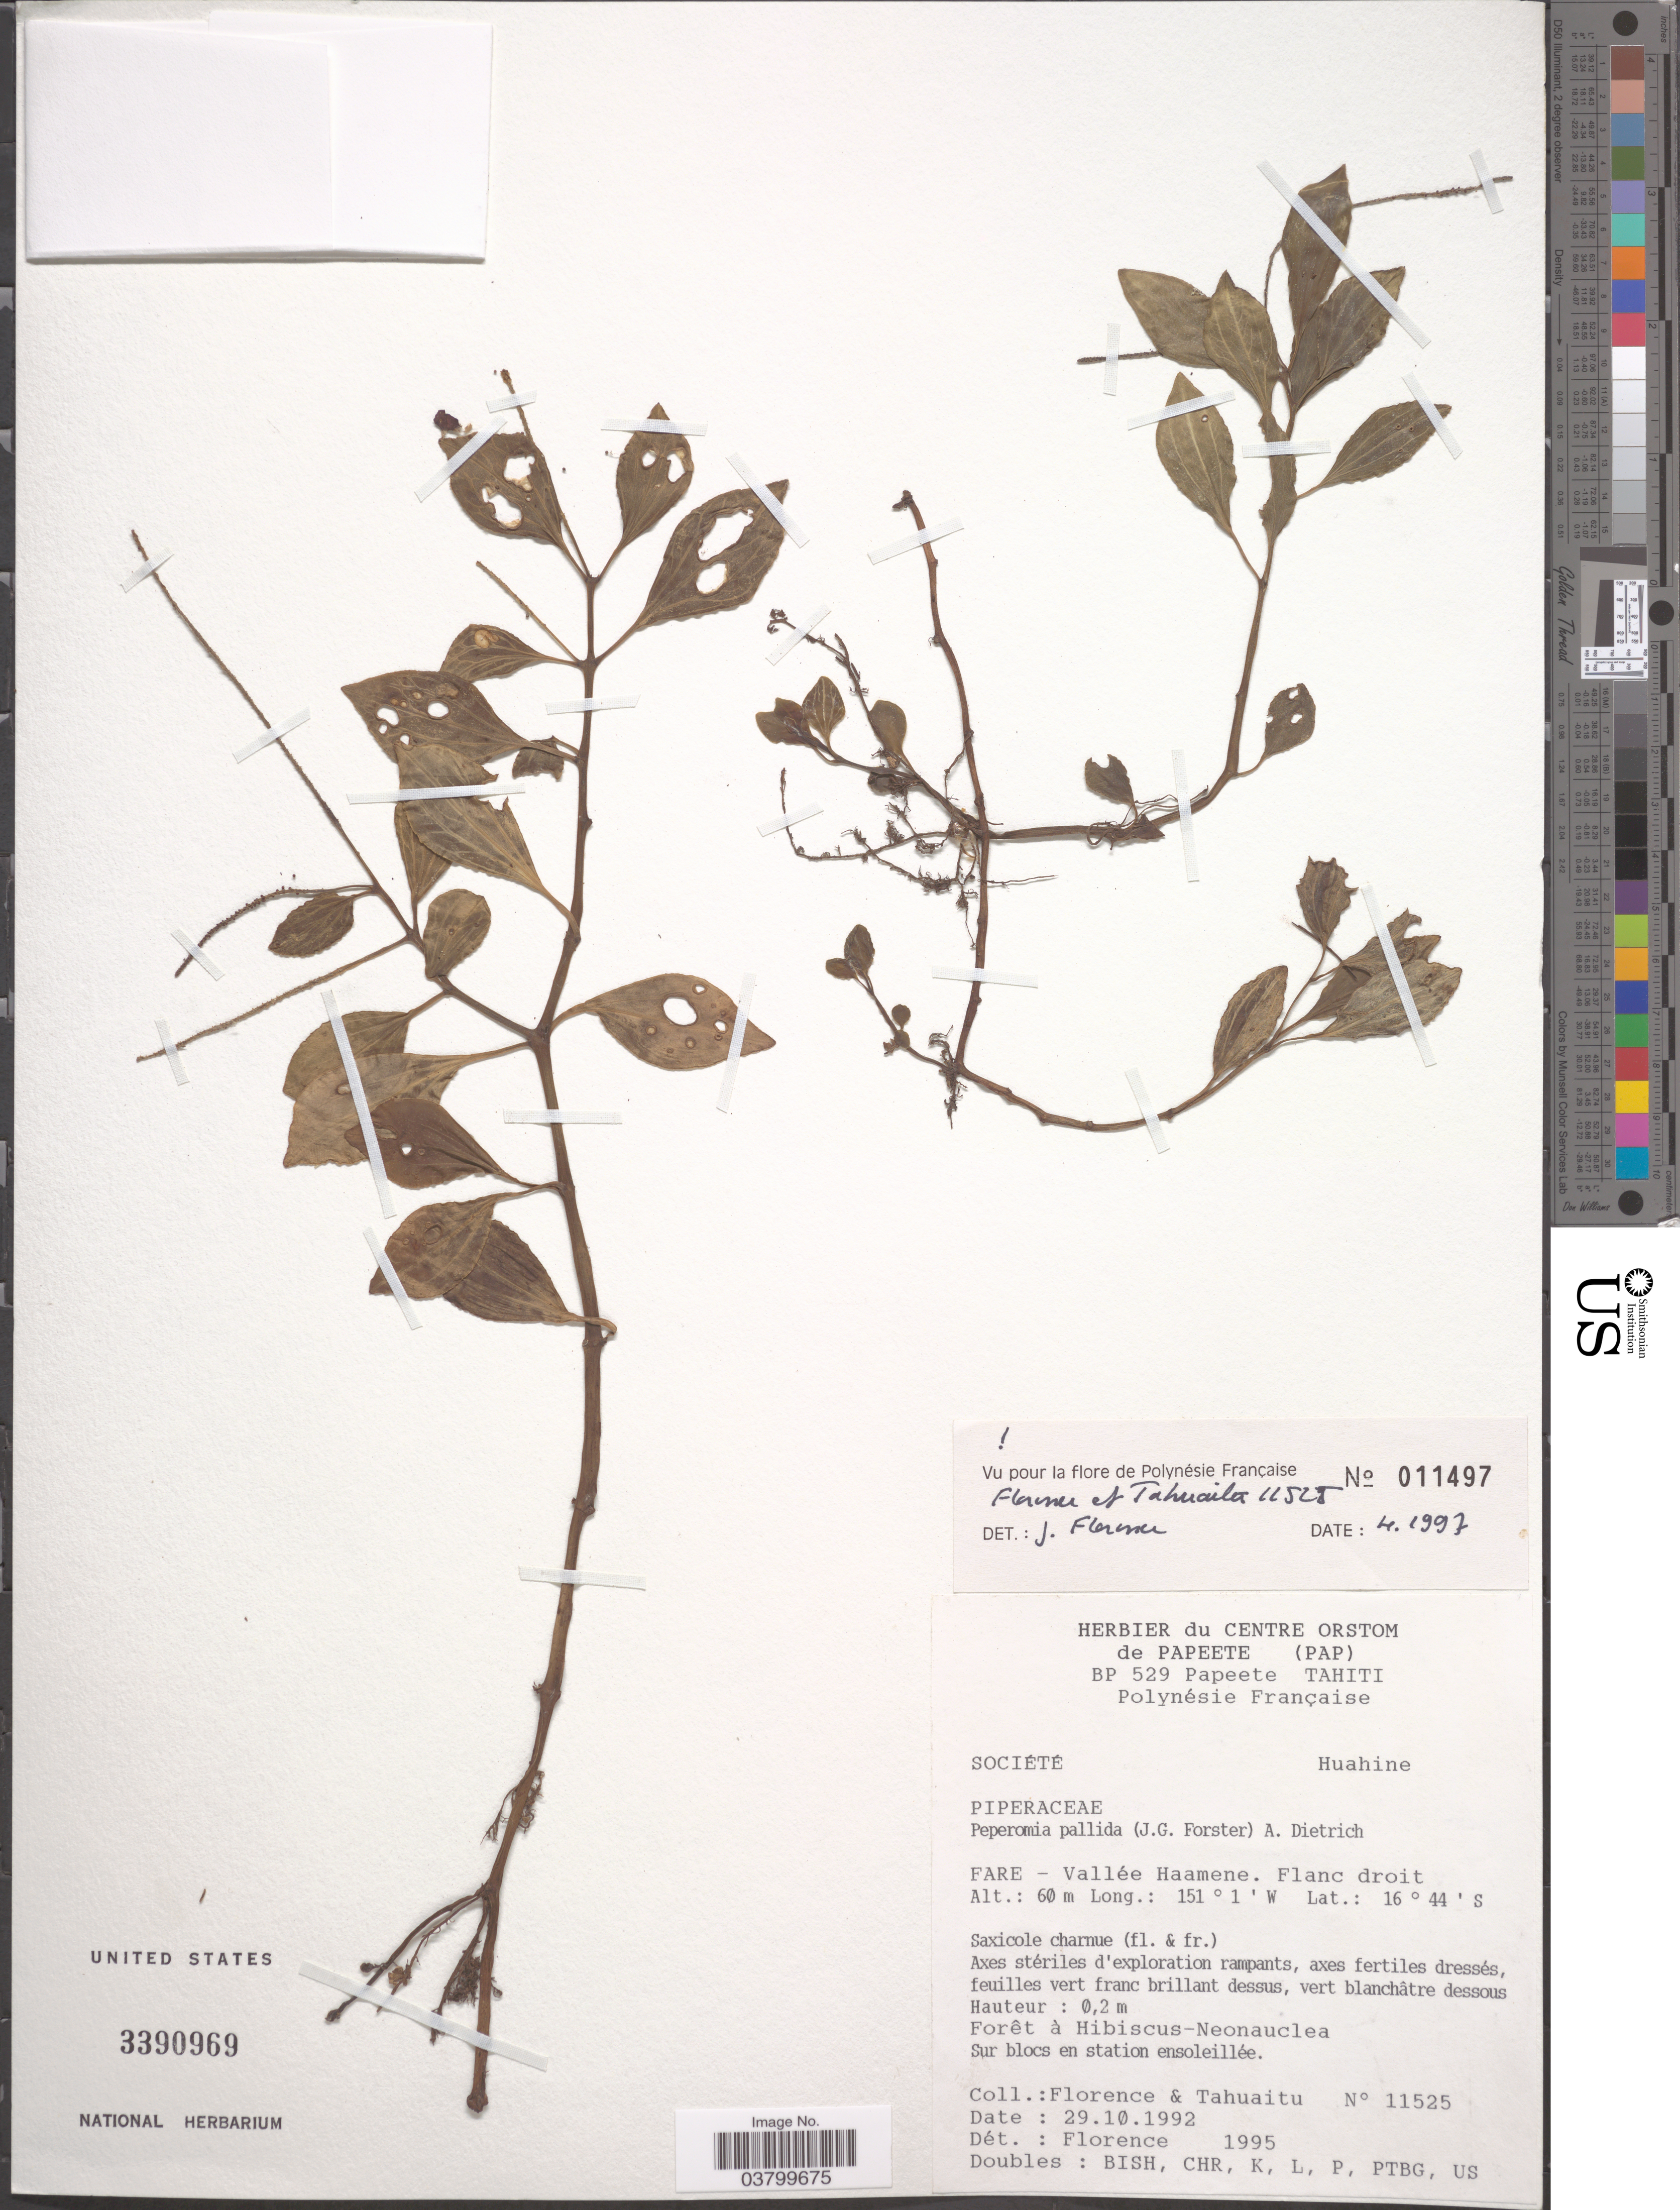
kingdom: Plantae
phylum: Tracheophyta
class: Magnoliopsida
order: Piperales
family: Piperaceae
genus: Peperomia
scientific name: Peperomia pallida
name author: (G. Forst.) Dietr.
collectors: -. Florence & -. Tahuaitu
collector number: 11525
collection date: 1992-10-29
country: French Polynesia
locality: Société. Huahine. Fare - Vallée Haamene. Flanc droit.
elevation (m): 60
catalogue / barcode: US 3390969